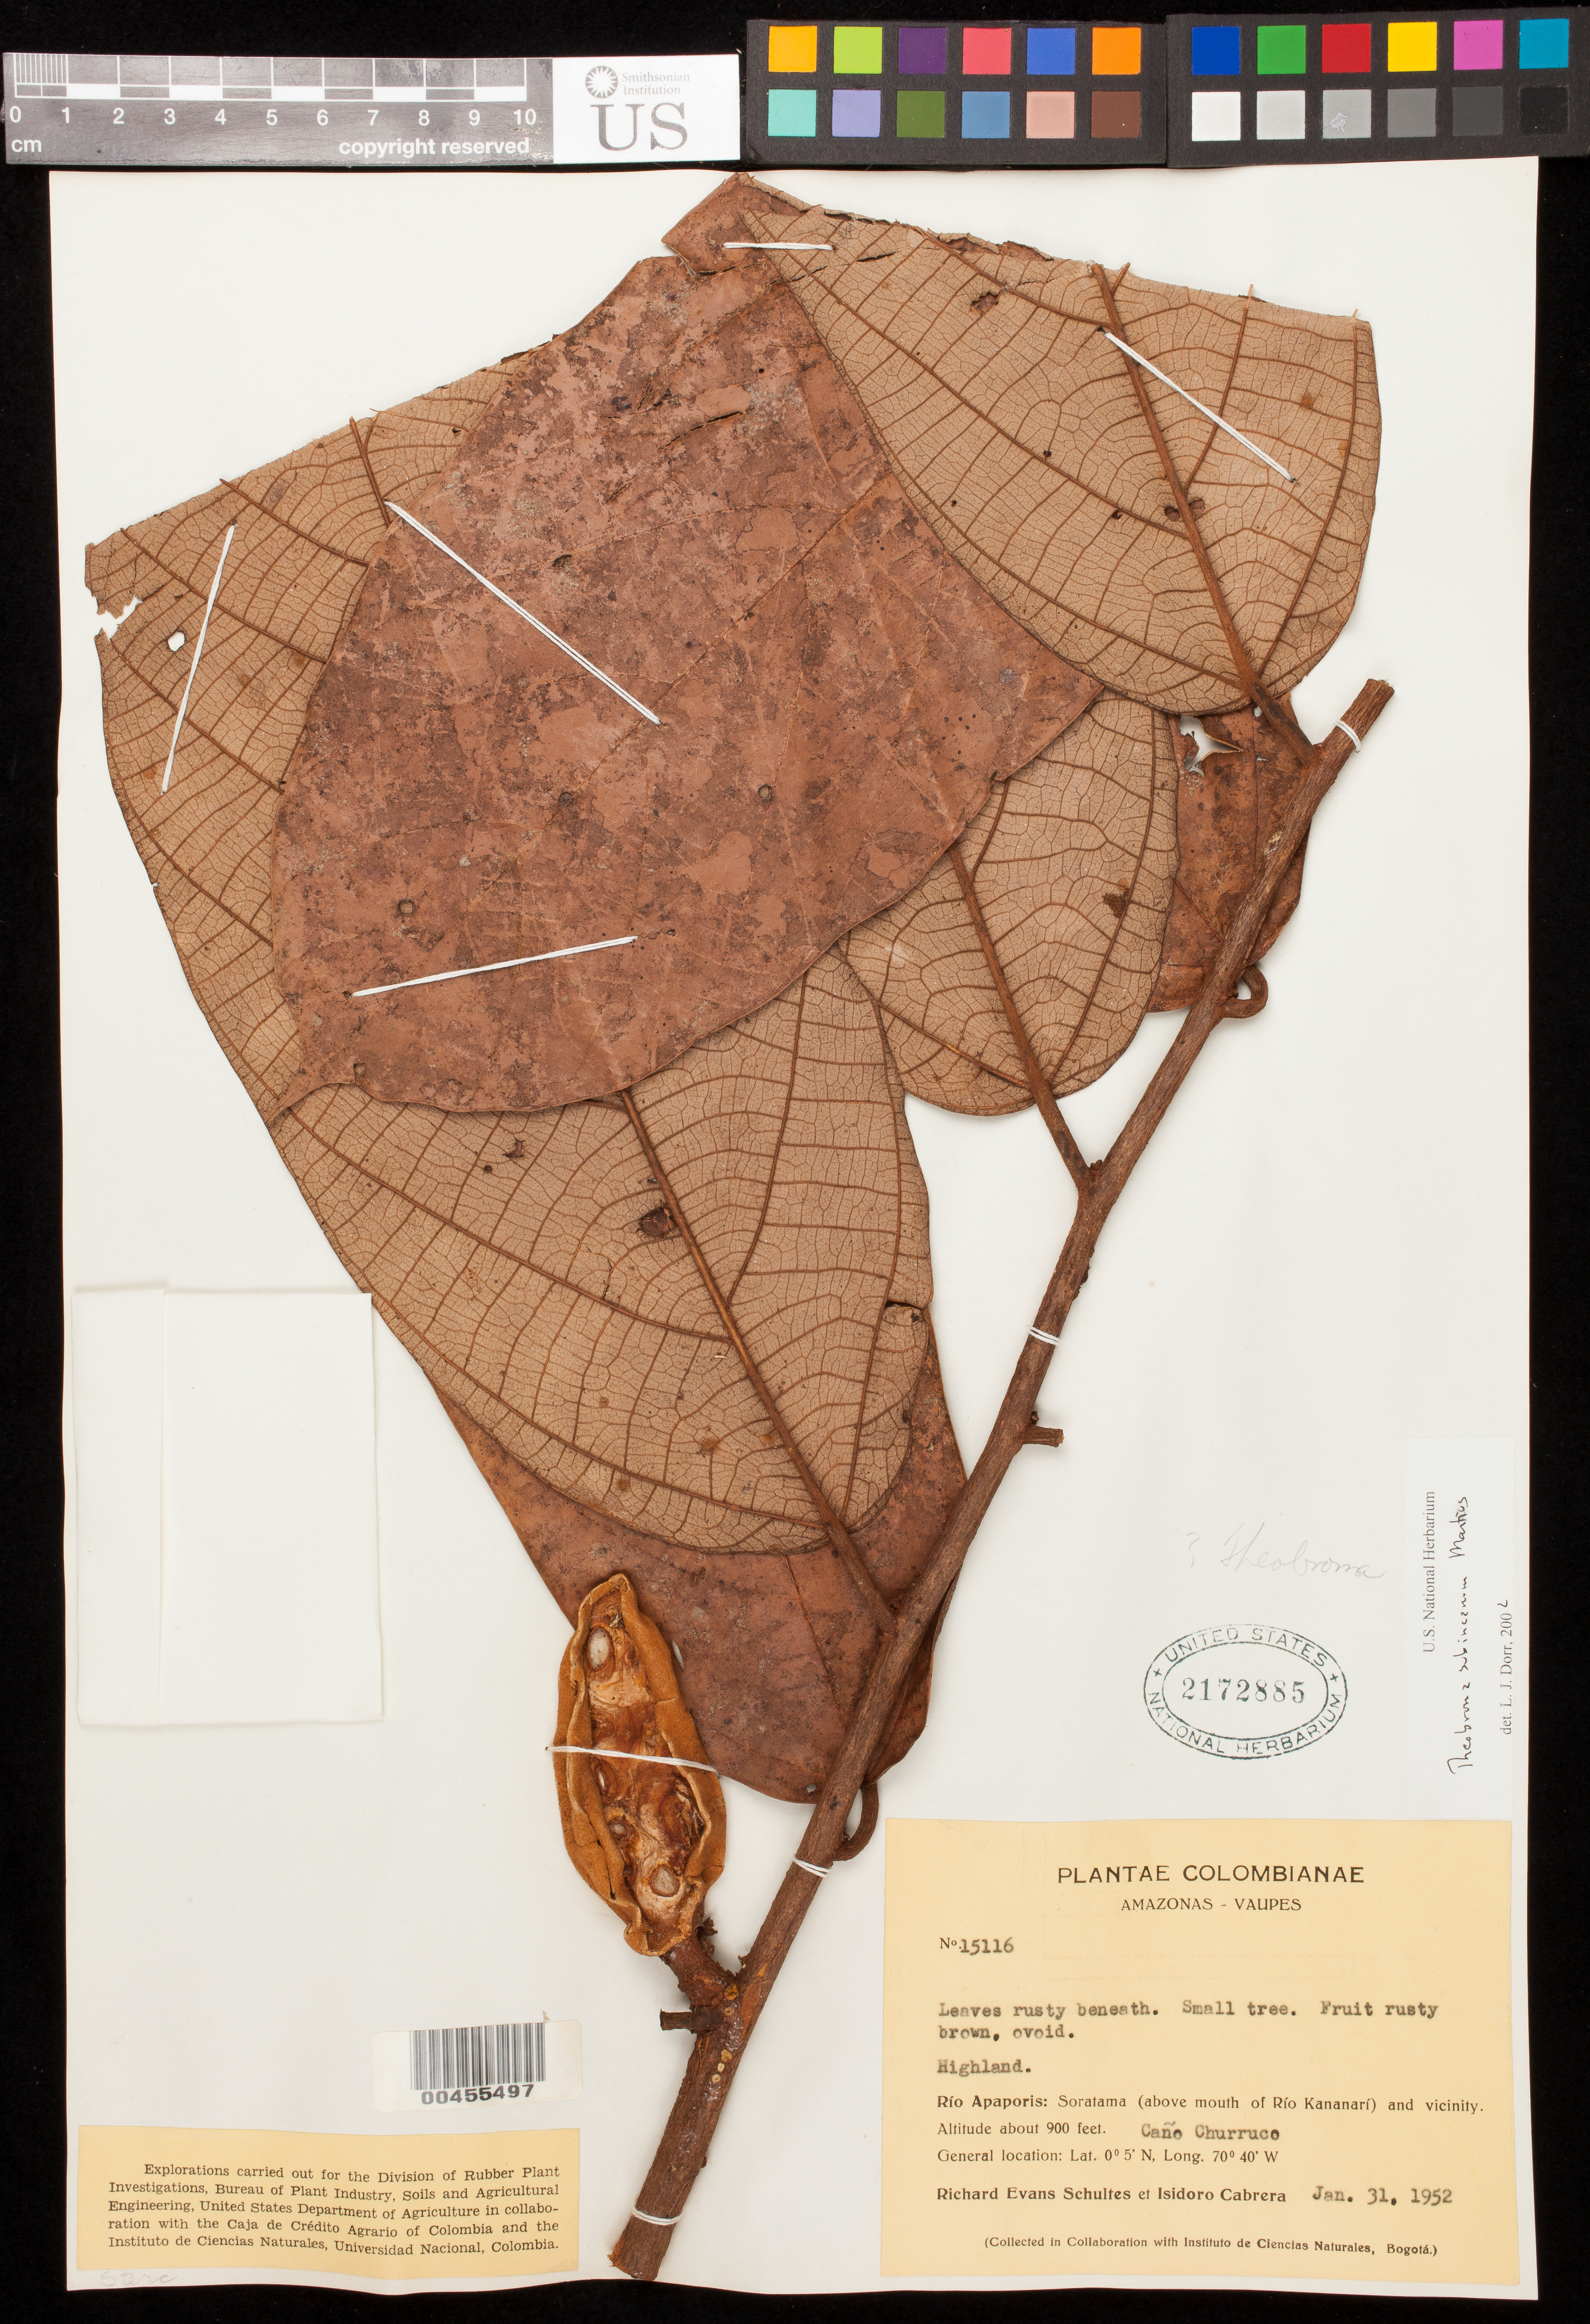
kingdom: Plantae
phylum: Tracheophyta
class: Magnoliopsida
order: Malvales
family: Malvaceae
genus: Theobroma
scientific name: Theobroma subincanum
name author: Mart.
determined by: Dorr, L. J., (BOT), Smithsonian Institution - National Museum of Natural History (UNITED STATES)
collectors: R. E. Schultes & I. Cabera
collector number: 15116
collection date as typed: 31 Jan 1952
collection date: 1952-01-31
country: Colombia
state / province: Amazônas / Vaupés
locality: Caño Churruco, Río Apaporis; Soratama (above mouth of Río Kananarí) and vicinity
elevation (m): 274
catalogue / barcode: US 2172885